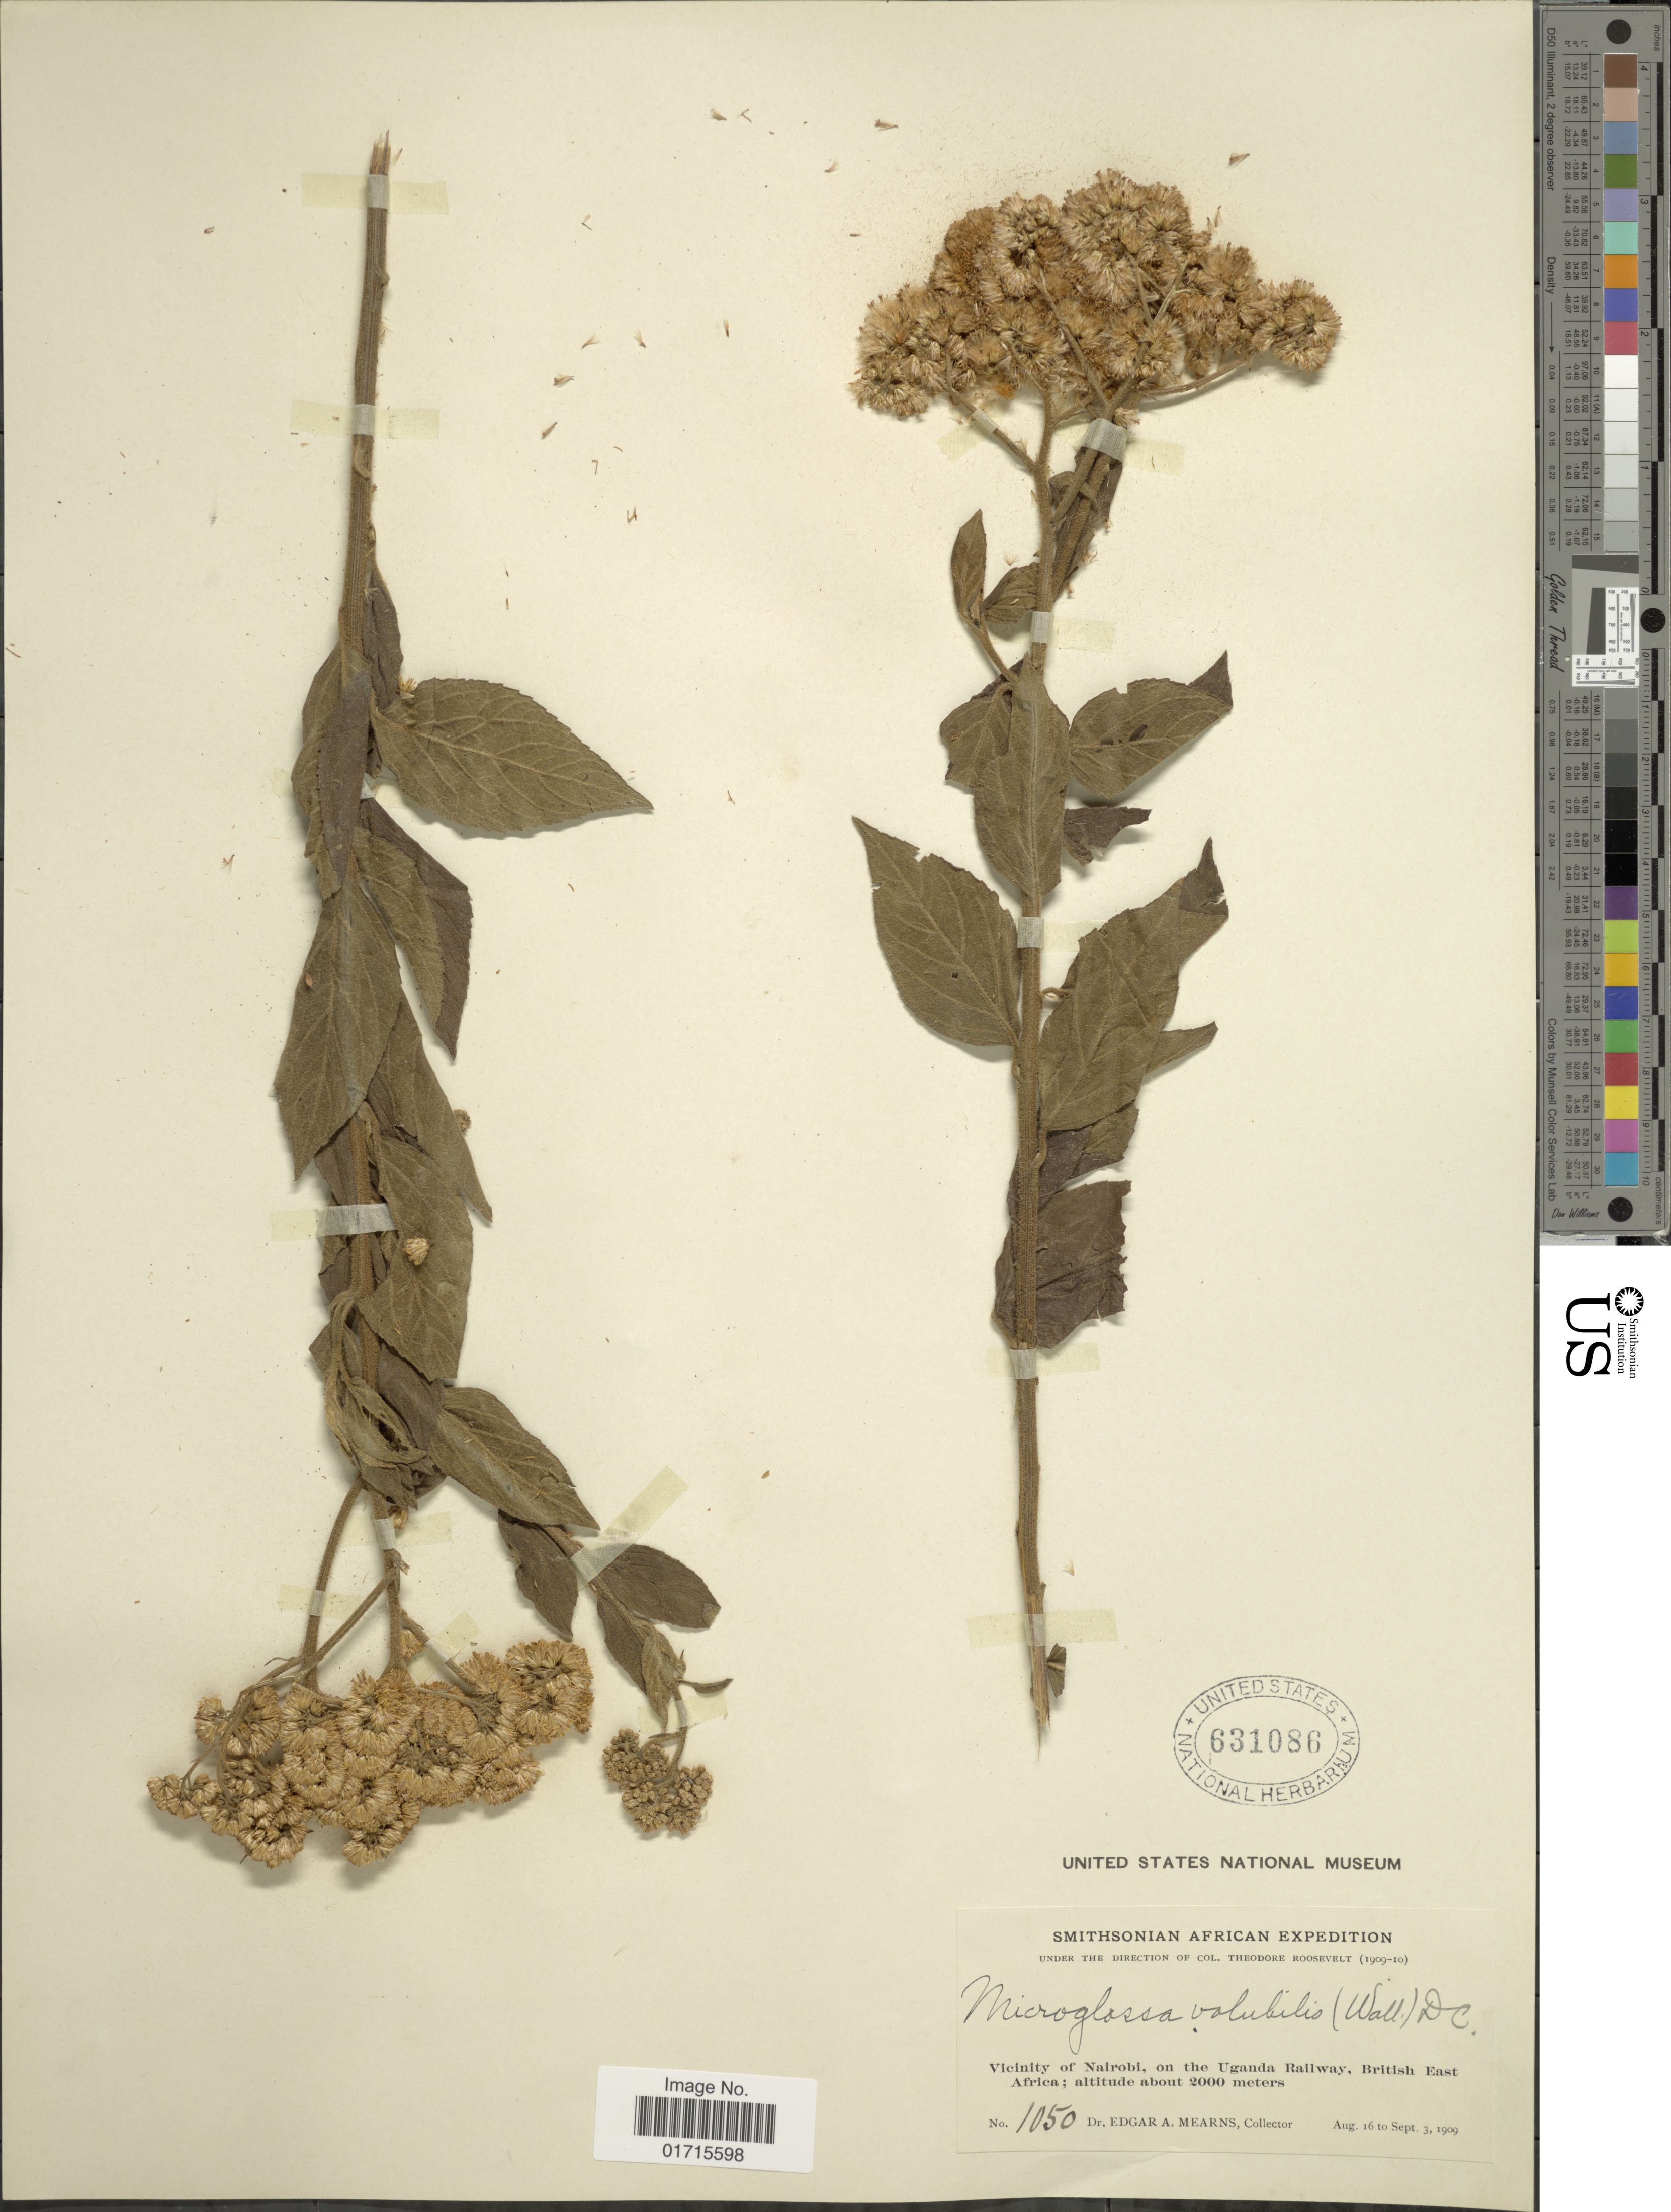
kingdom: Plantae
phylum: Tracheophyta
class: Magnoliopsida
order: Asterales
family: Asteraceae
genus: Microglossa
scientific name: Microglossa volubilis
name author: DC.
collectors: E. A. Mearns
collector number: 1050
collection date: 1909-08-16/1909-09-03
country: Uganda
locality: Vicinity of Nairobi, on the Uganda Railway, British East Africa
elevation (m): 2000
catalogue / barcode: US 631086